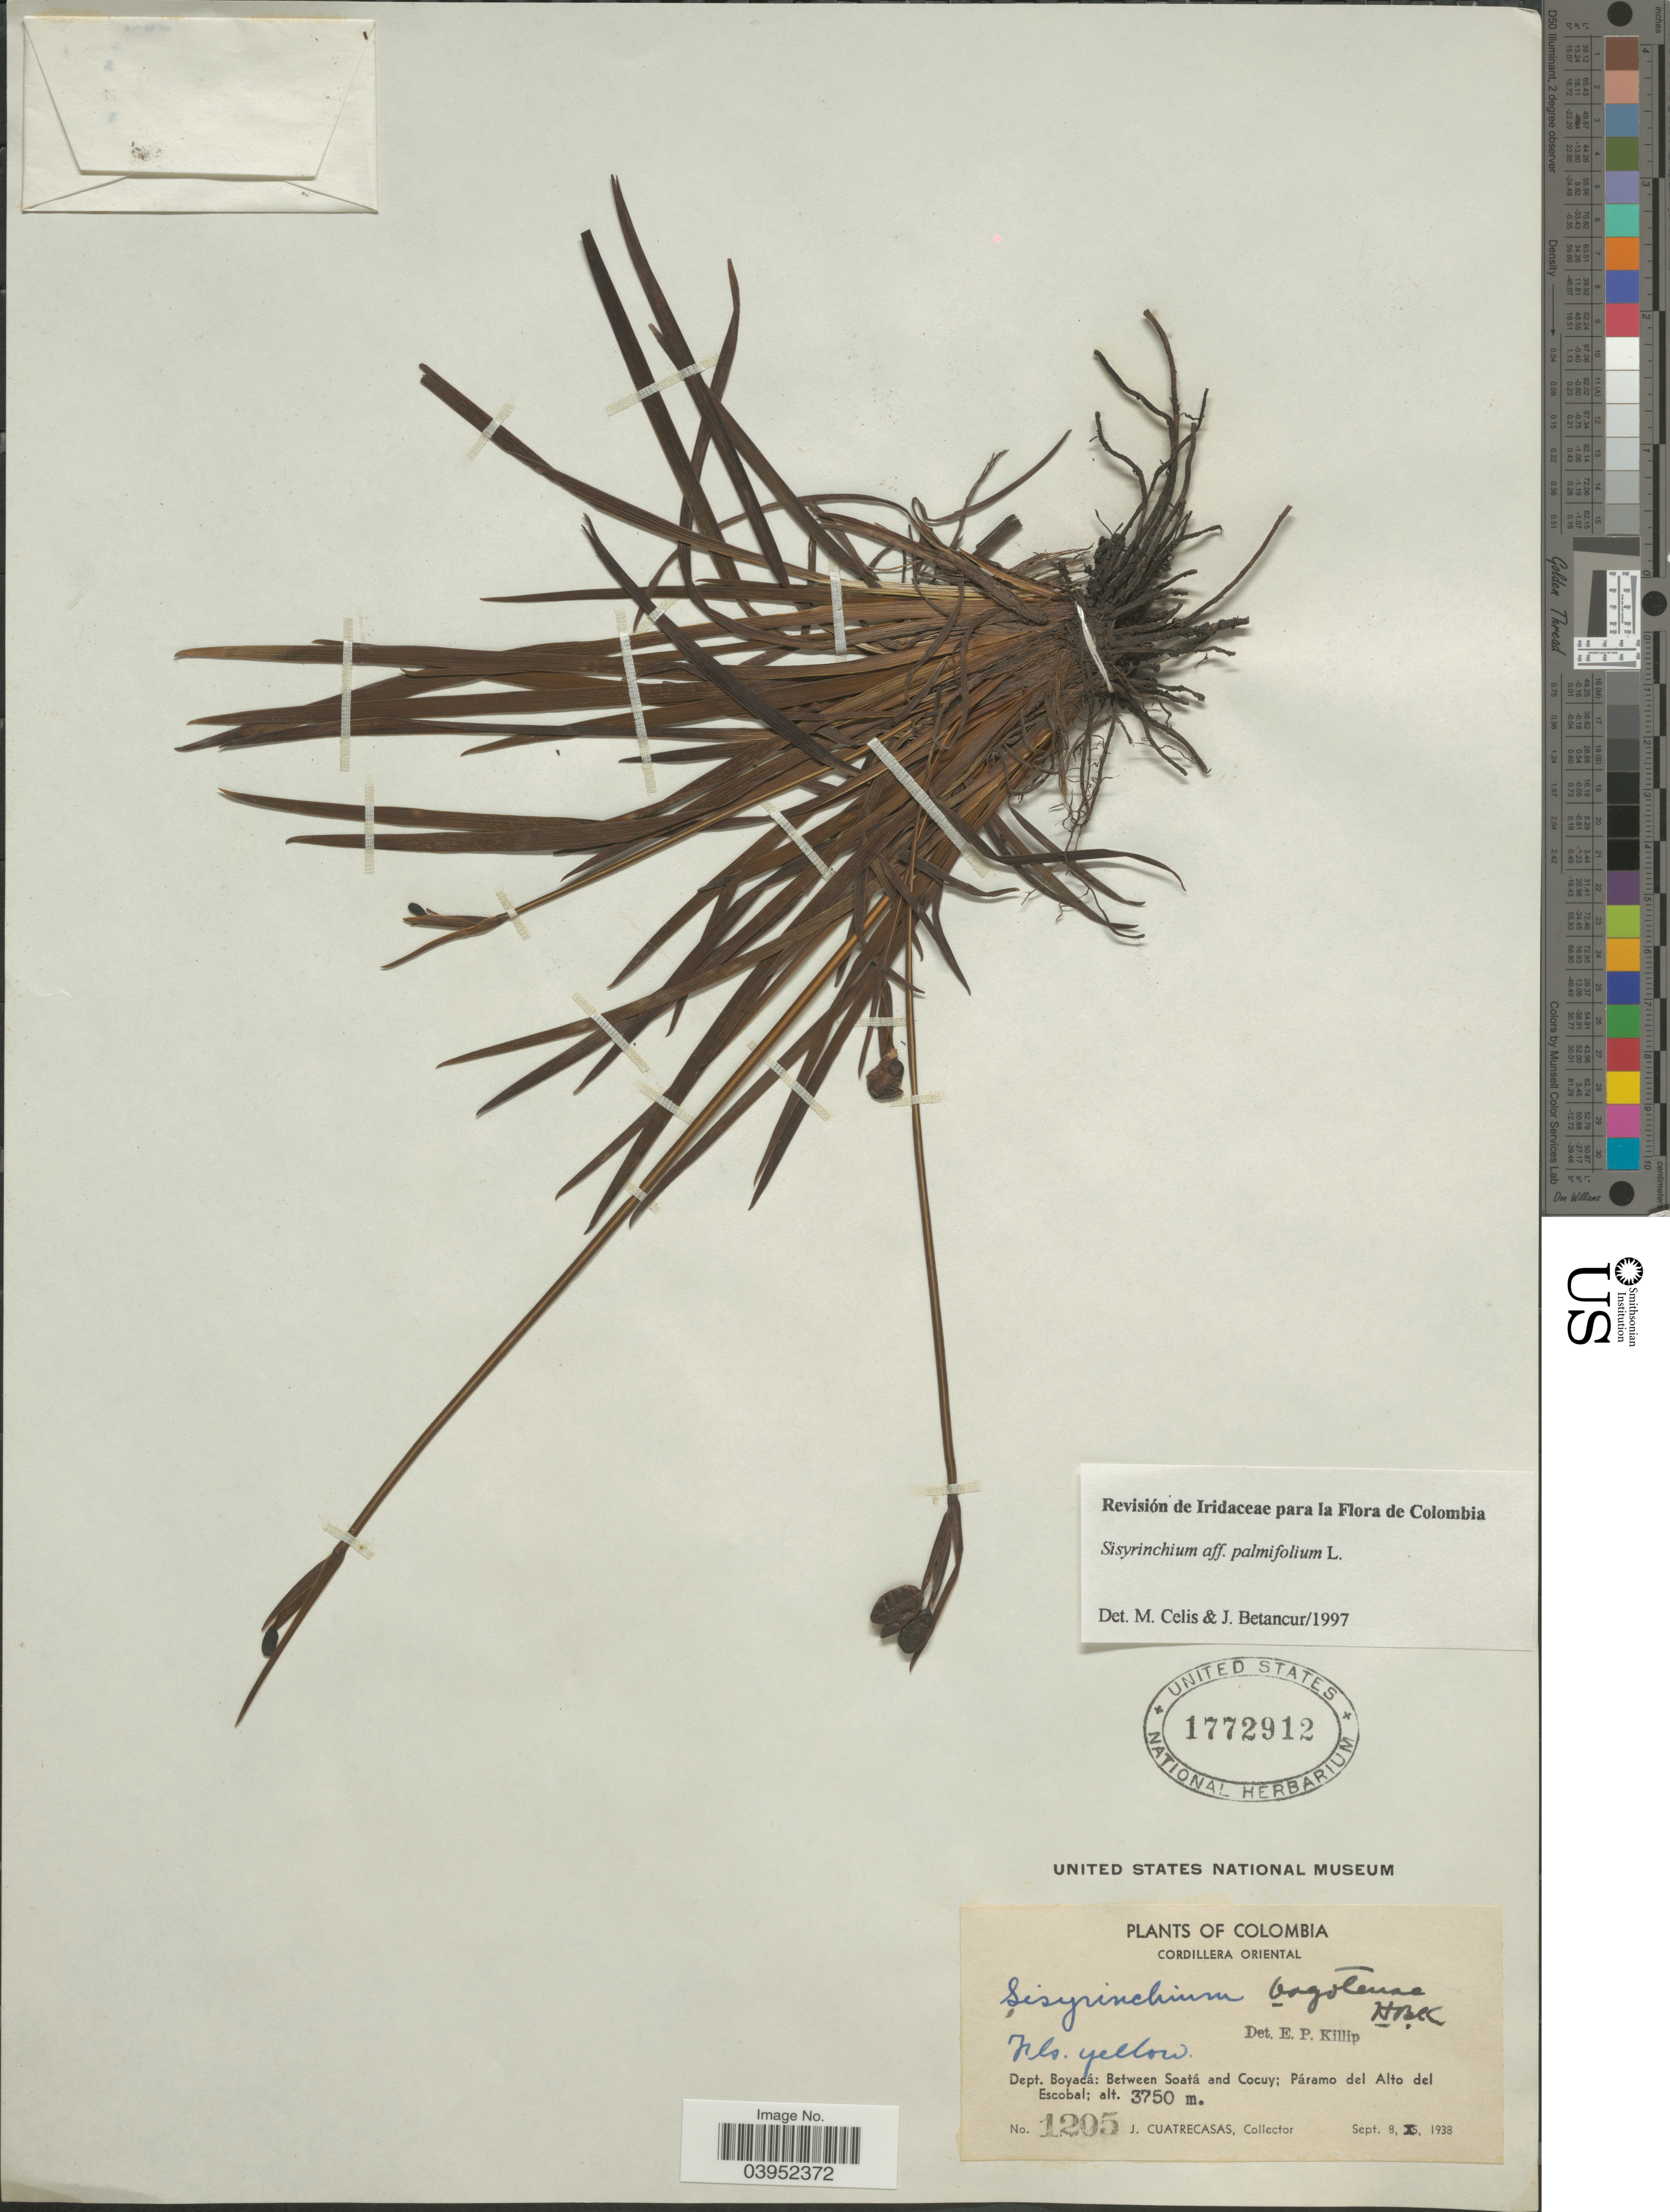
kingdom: Plantae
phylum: Tracheophyta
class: Liliopsida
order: Asparagales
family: Iridaceae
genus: Sisyrinchium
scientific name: Sisyrinchium palmifolium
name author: L.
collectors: J. Cuatrecasas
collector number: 1205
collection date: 1938-09-08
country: Colombia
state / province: Boyacá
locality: Cordillera Oriental. Dept. Boyacá: Between Soatá and Cocuy; Páramo del Alto del Escobal.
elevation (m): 3750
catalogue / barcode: US 1772912